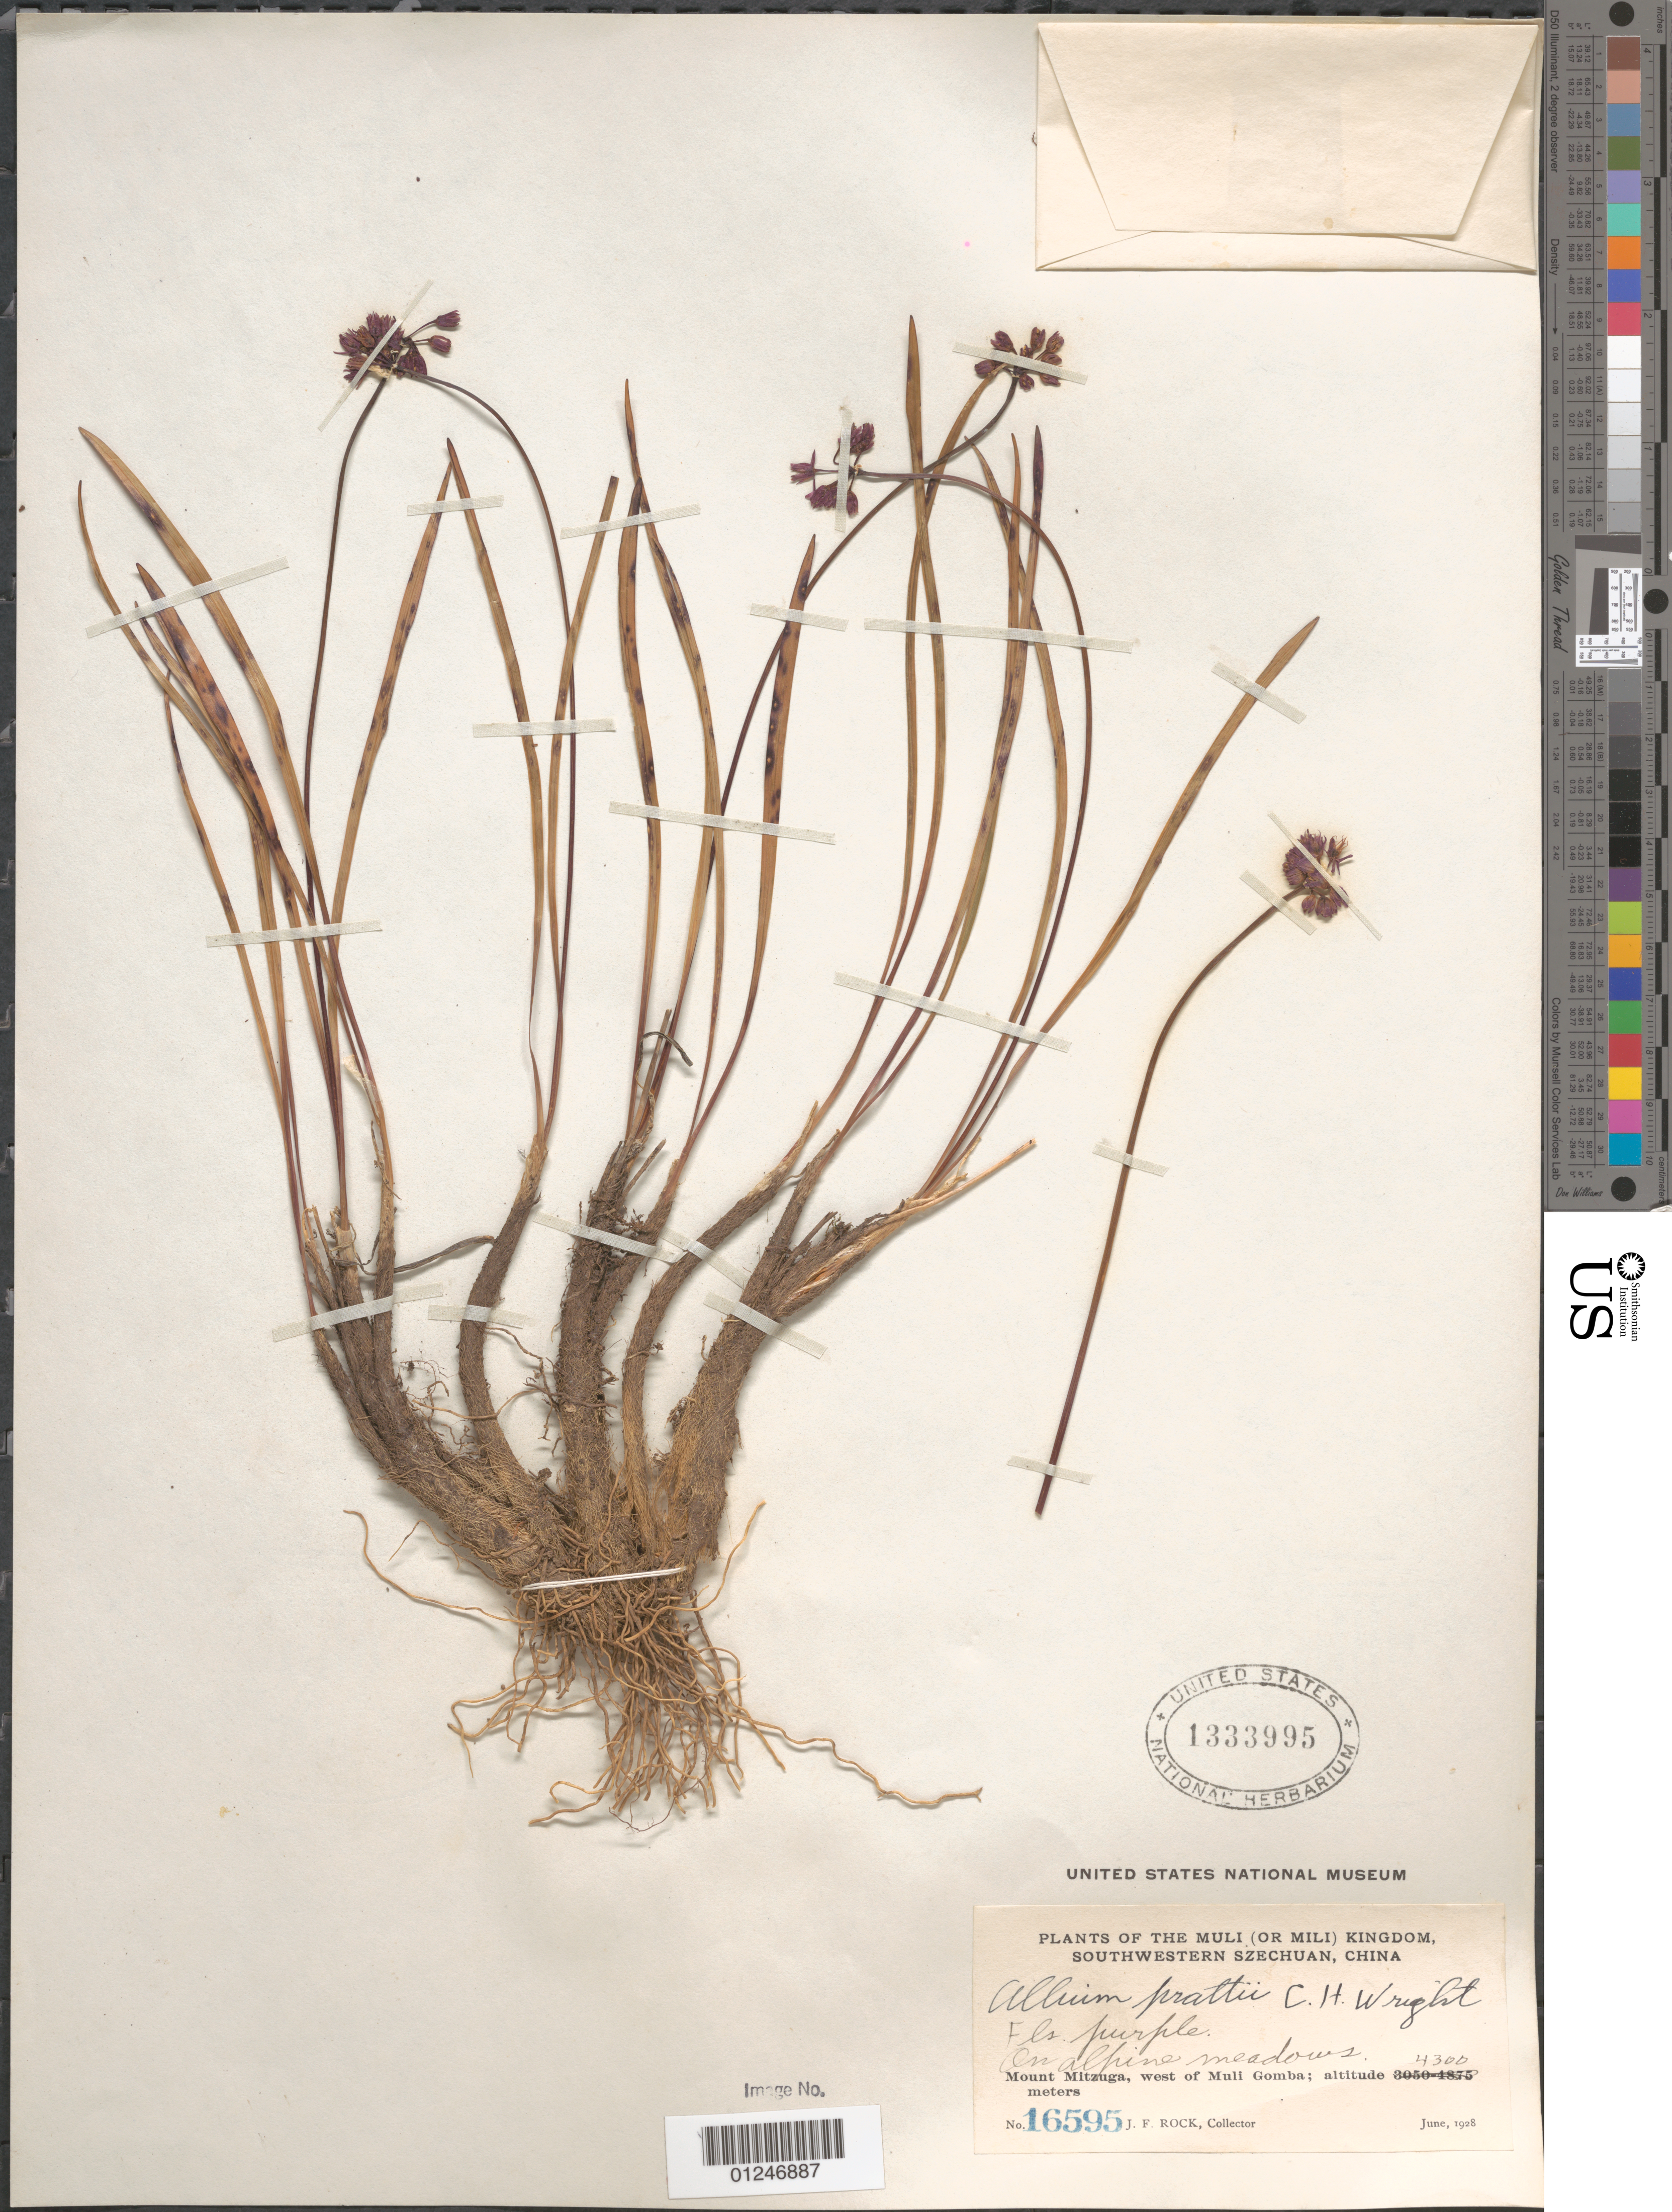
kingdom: Plantae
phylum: Tracheophyta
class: Liliopsida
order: Asparagales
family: Amaryllidaceae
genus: Allium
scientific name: Allium prattii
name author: C.H. Wright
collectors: J. F. Rock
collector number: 16595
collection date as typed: Jun 1928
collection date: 1928-06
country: China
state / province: Sichuan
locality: Mount Mitzuga, W of Muli Gomba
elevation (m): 4300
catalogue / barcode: US 1333995